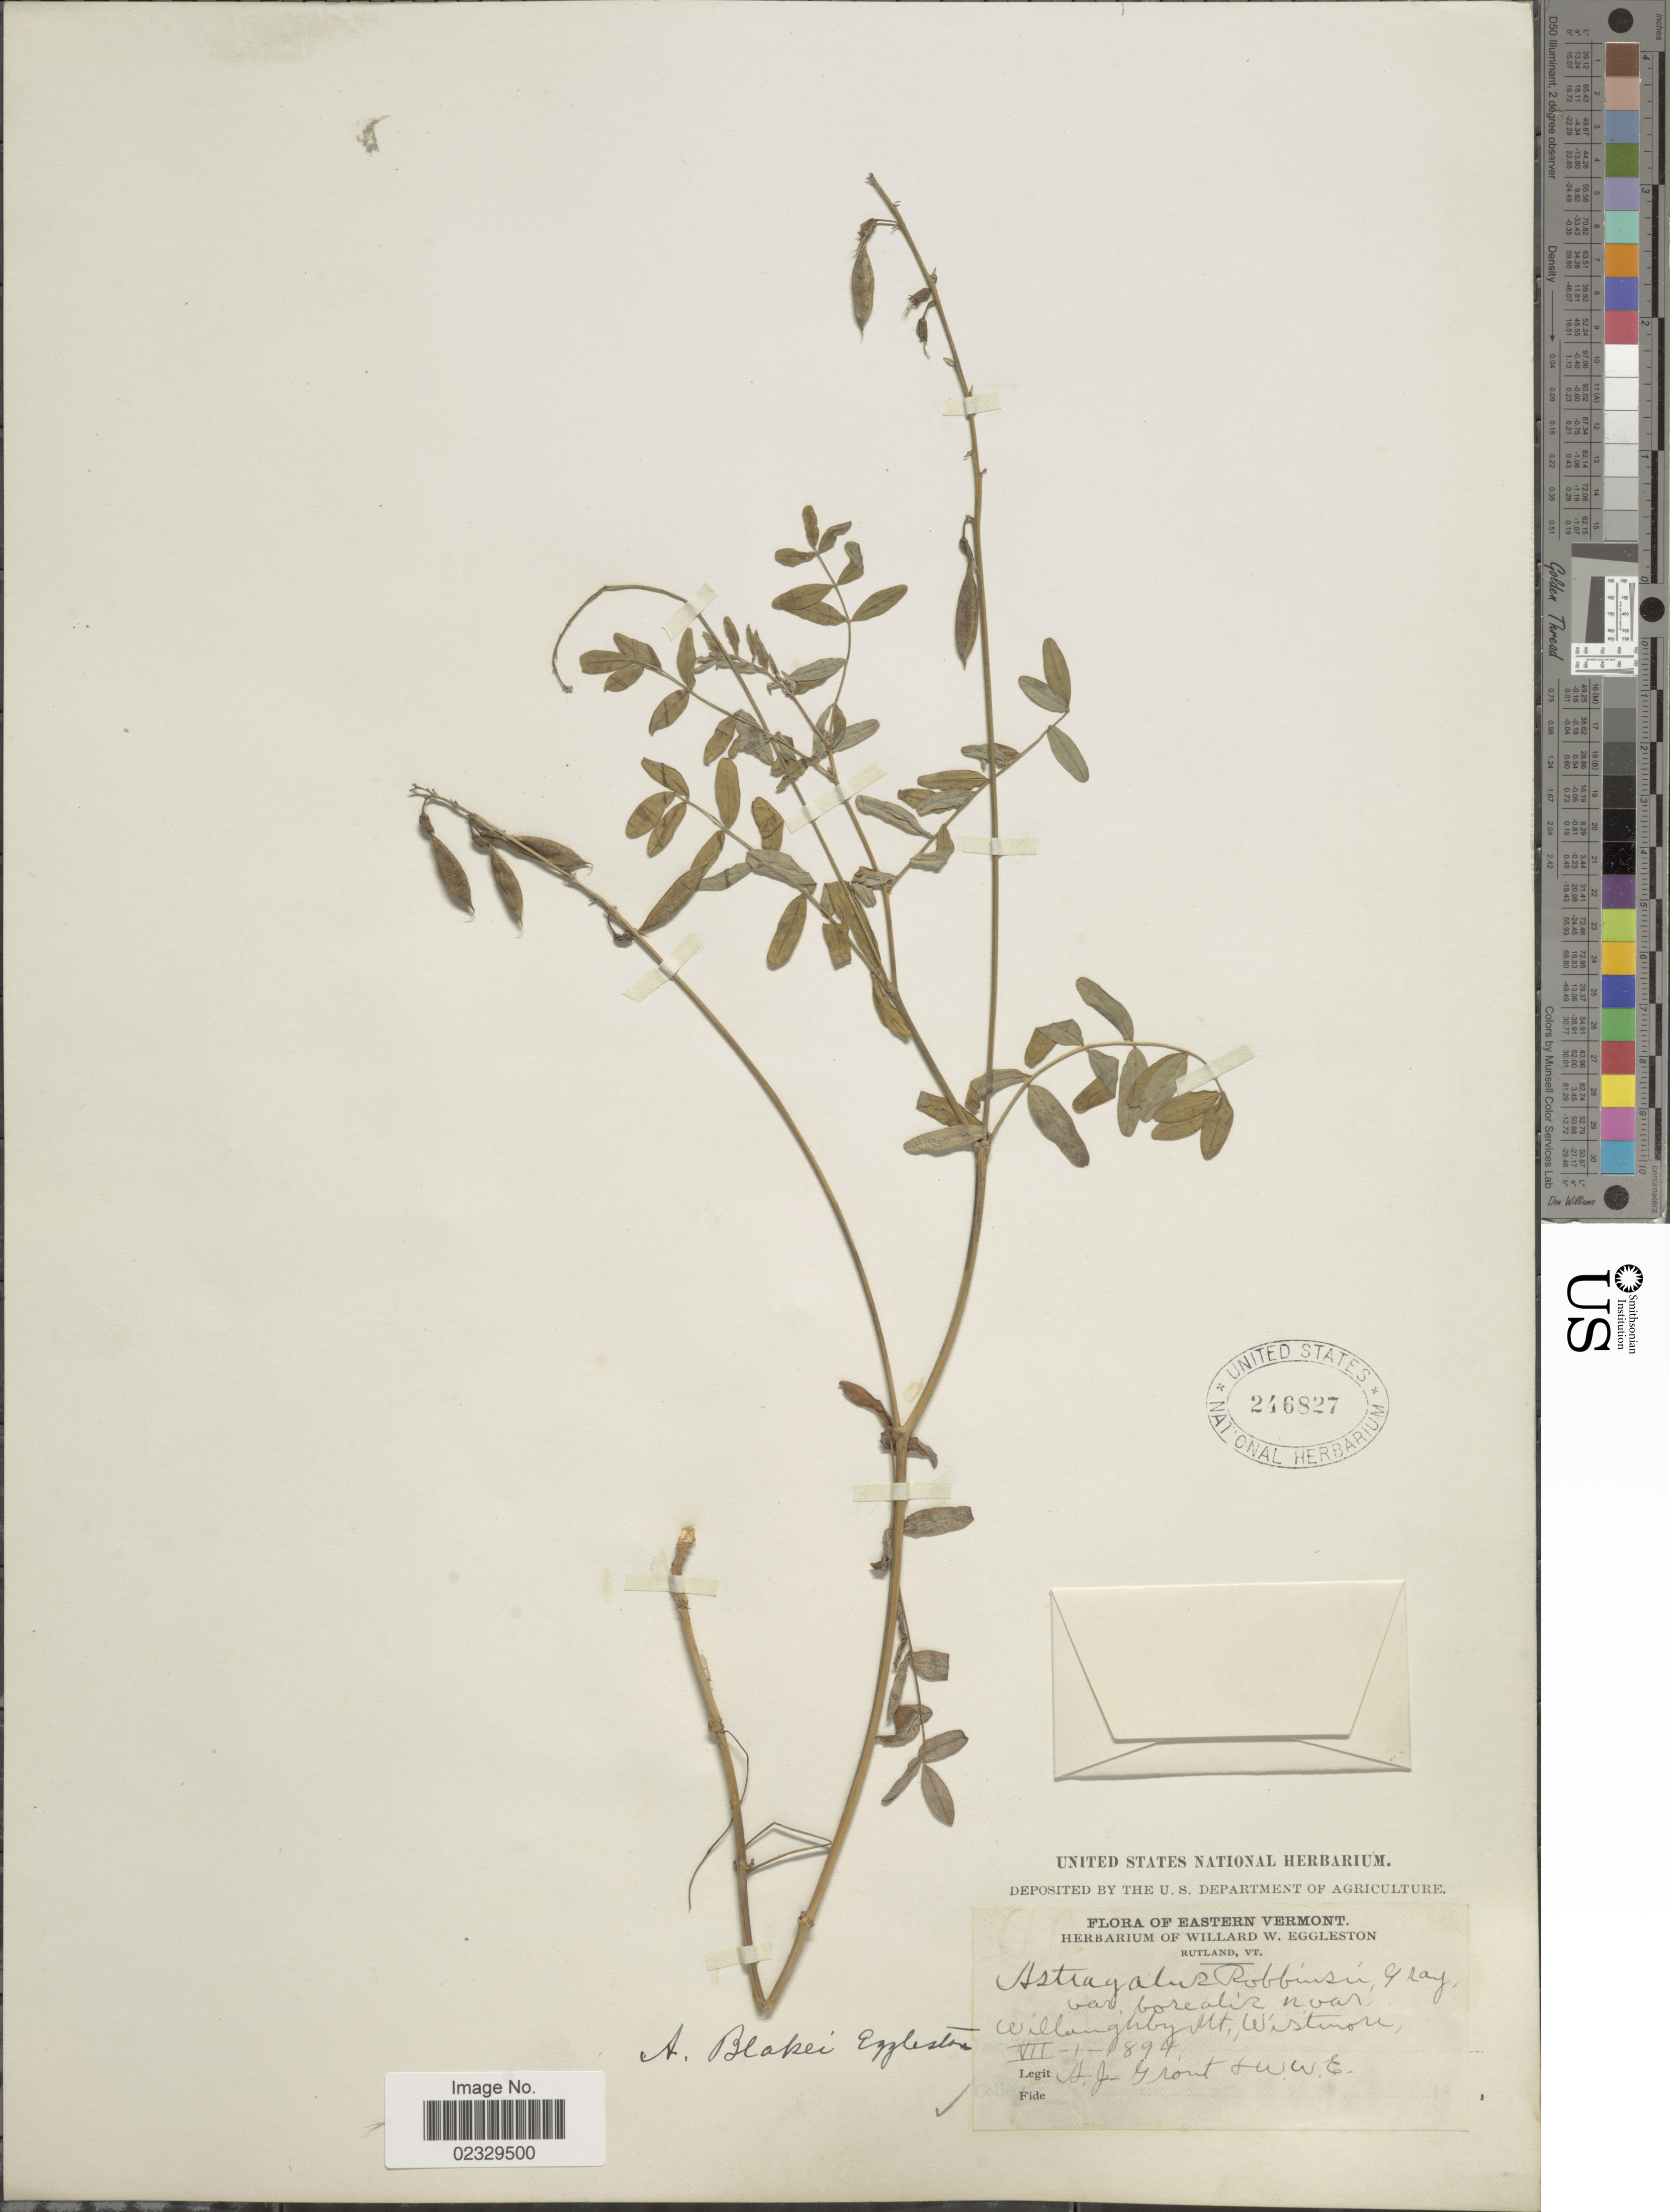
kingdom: Plantae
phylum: Tracheophyta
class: Magnoliopsida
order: Fabales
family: Fabaceae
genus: Astragalus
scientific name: Astragalus blakei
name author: Eggl.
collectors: A. J. Grout & W. W. Eggleston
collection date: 1894-07-01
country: United States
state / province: Vermont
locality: Eastern Vermont. Willoughby Mt. Wistnon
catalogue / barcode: US 246827